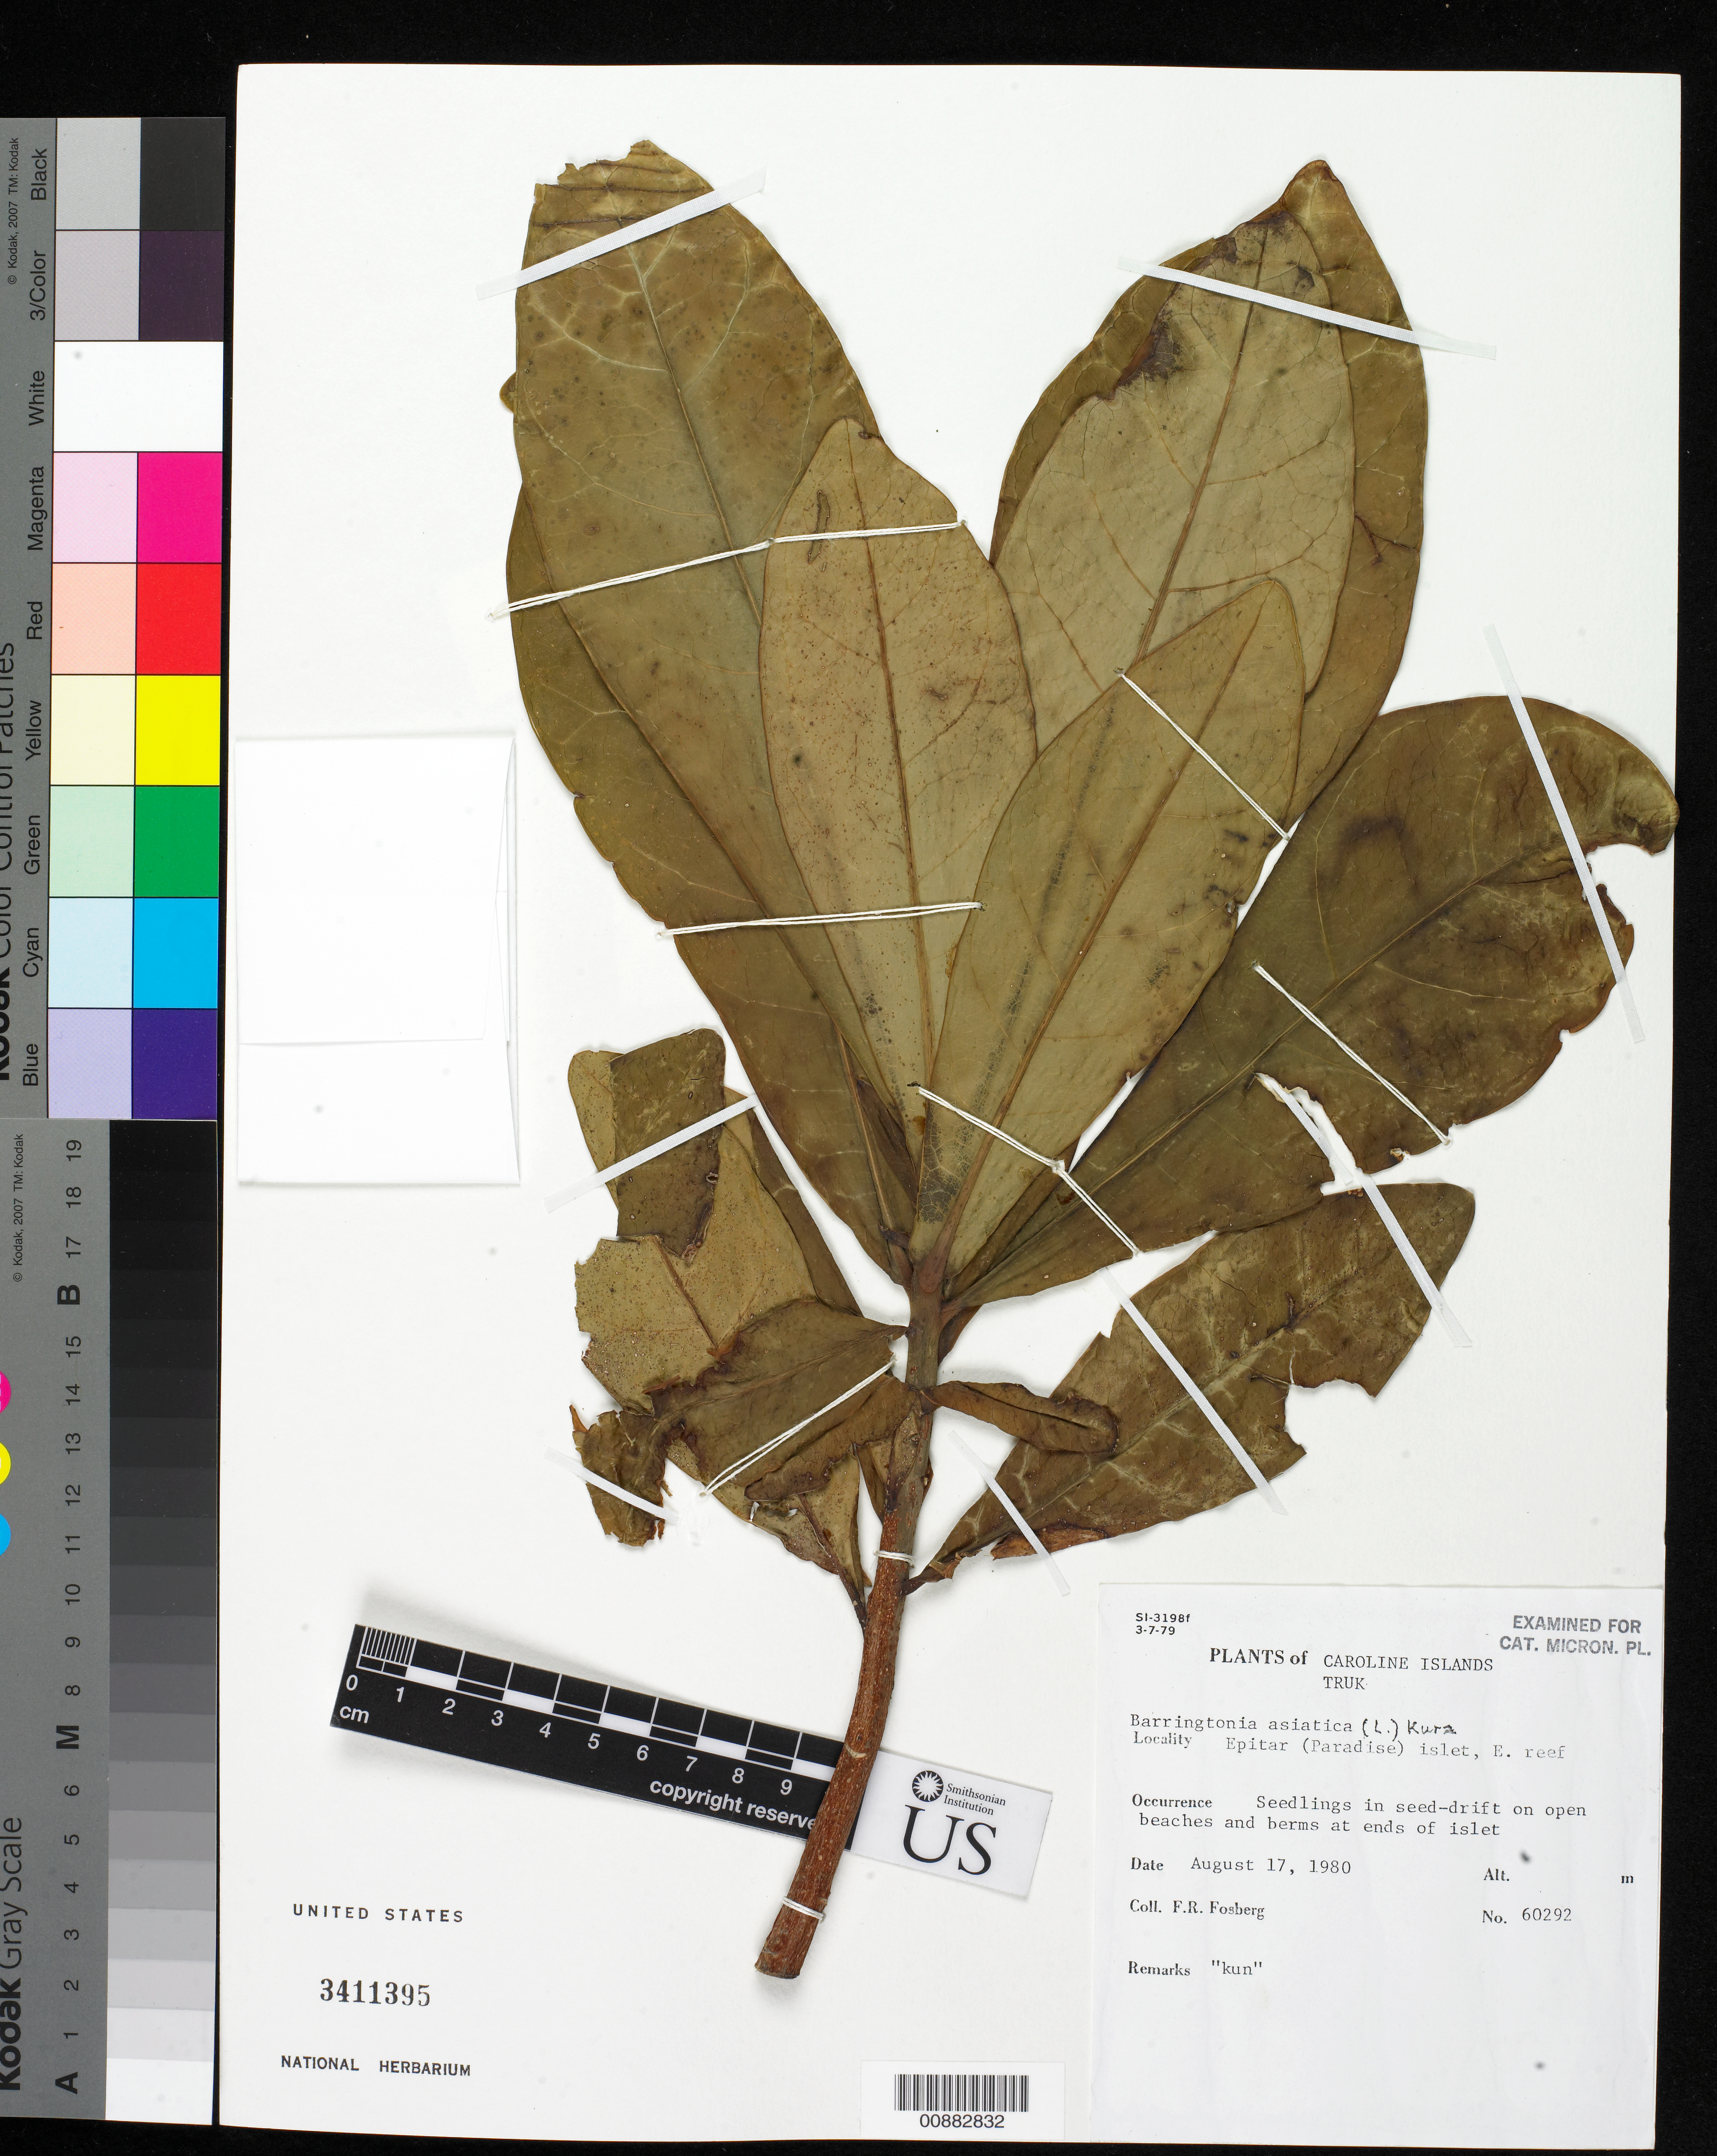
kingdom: Plantae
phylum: Tracheophyta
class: Magnoliopsida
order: Ericales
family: Lecythidaceae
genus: Barringtonia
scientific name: Barringtonia asiatica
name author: (L.) Kurz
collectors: F. R. Fosberg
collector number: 60292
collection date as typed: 17 Aug 1980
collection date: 1980-08-17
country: Micronesia, Federated States of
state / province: Truk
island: Truk (Chuuk) Is.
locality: Epitar (Paradise) Islet, E reef.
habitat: Seedlings in seed-drift on open beaches and berms at ends of islet.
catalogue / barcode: US 3411395